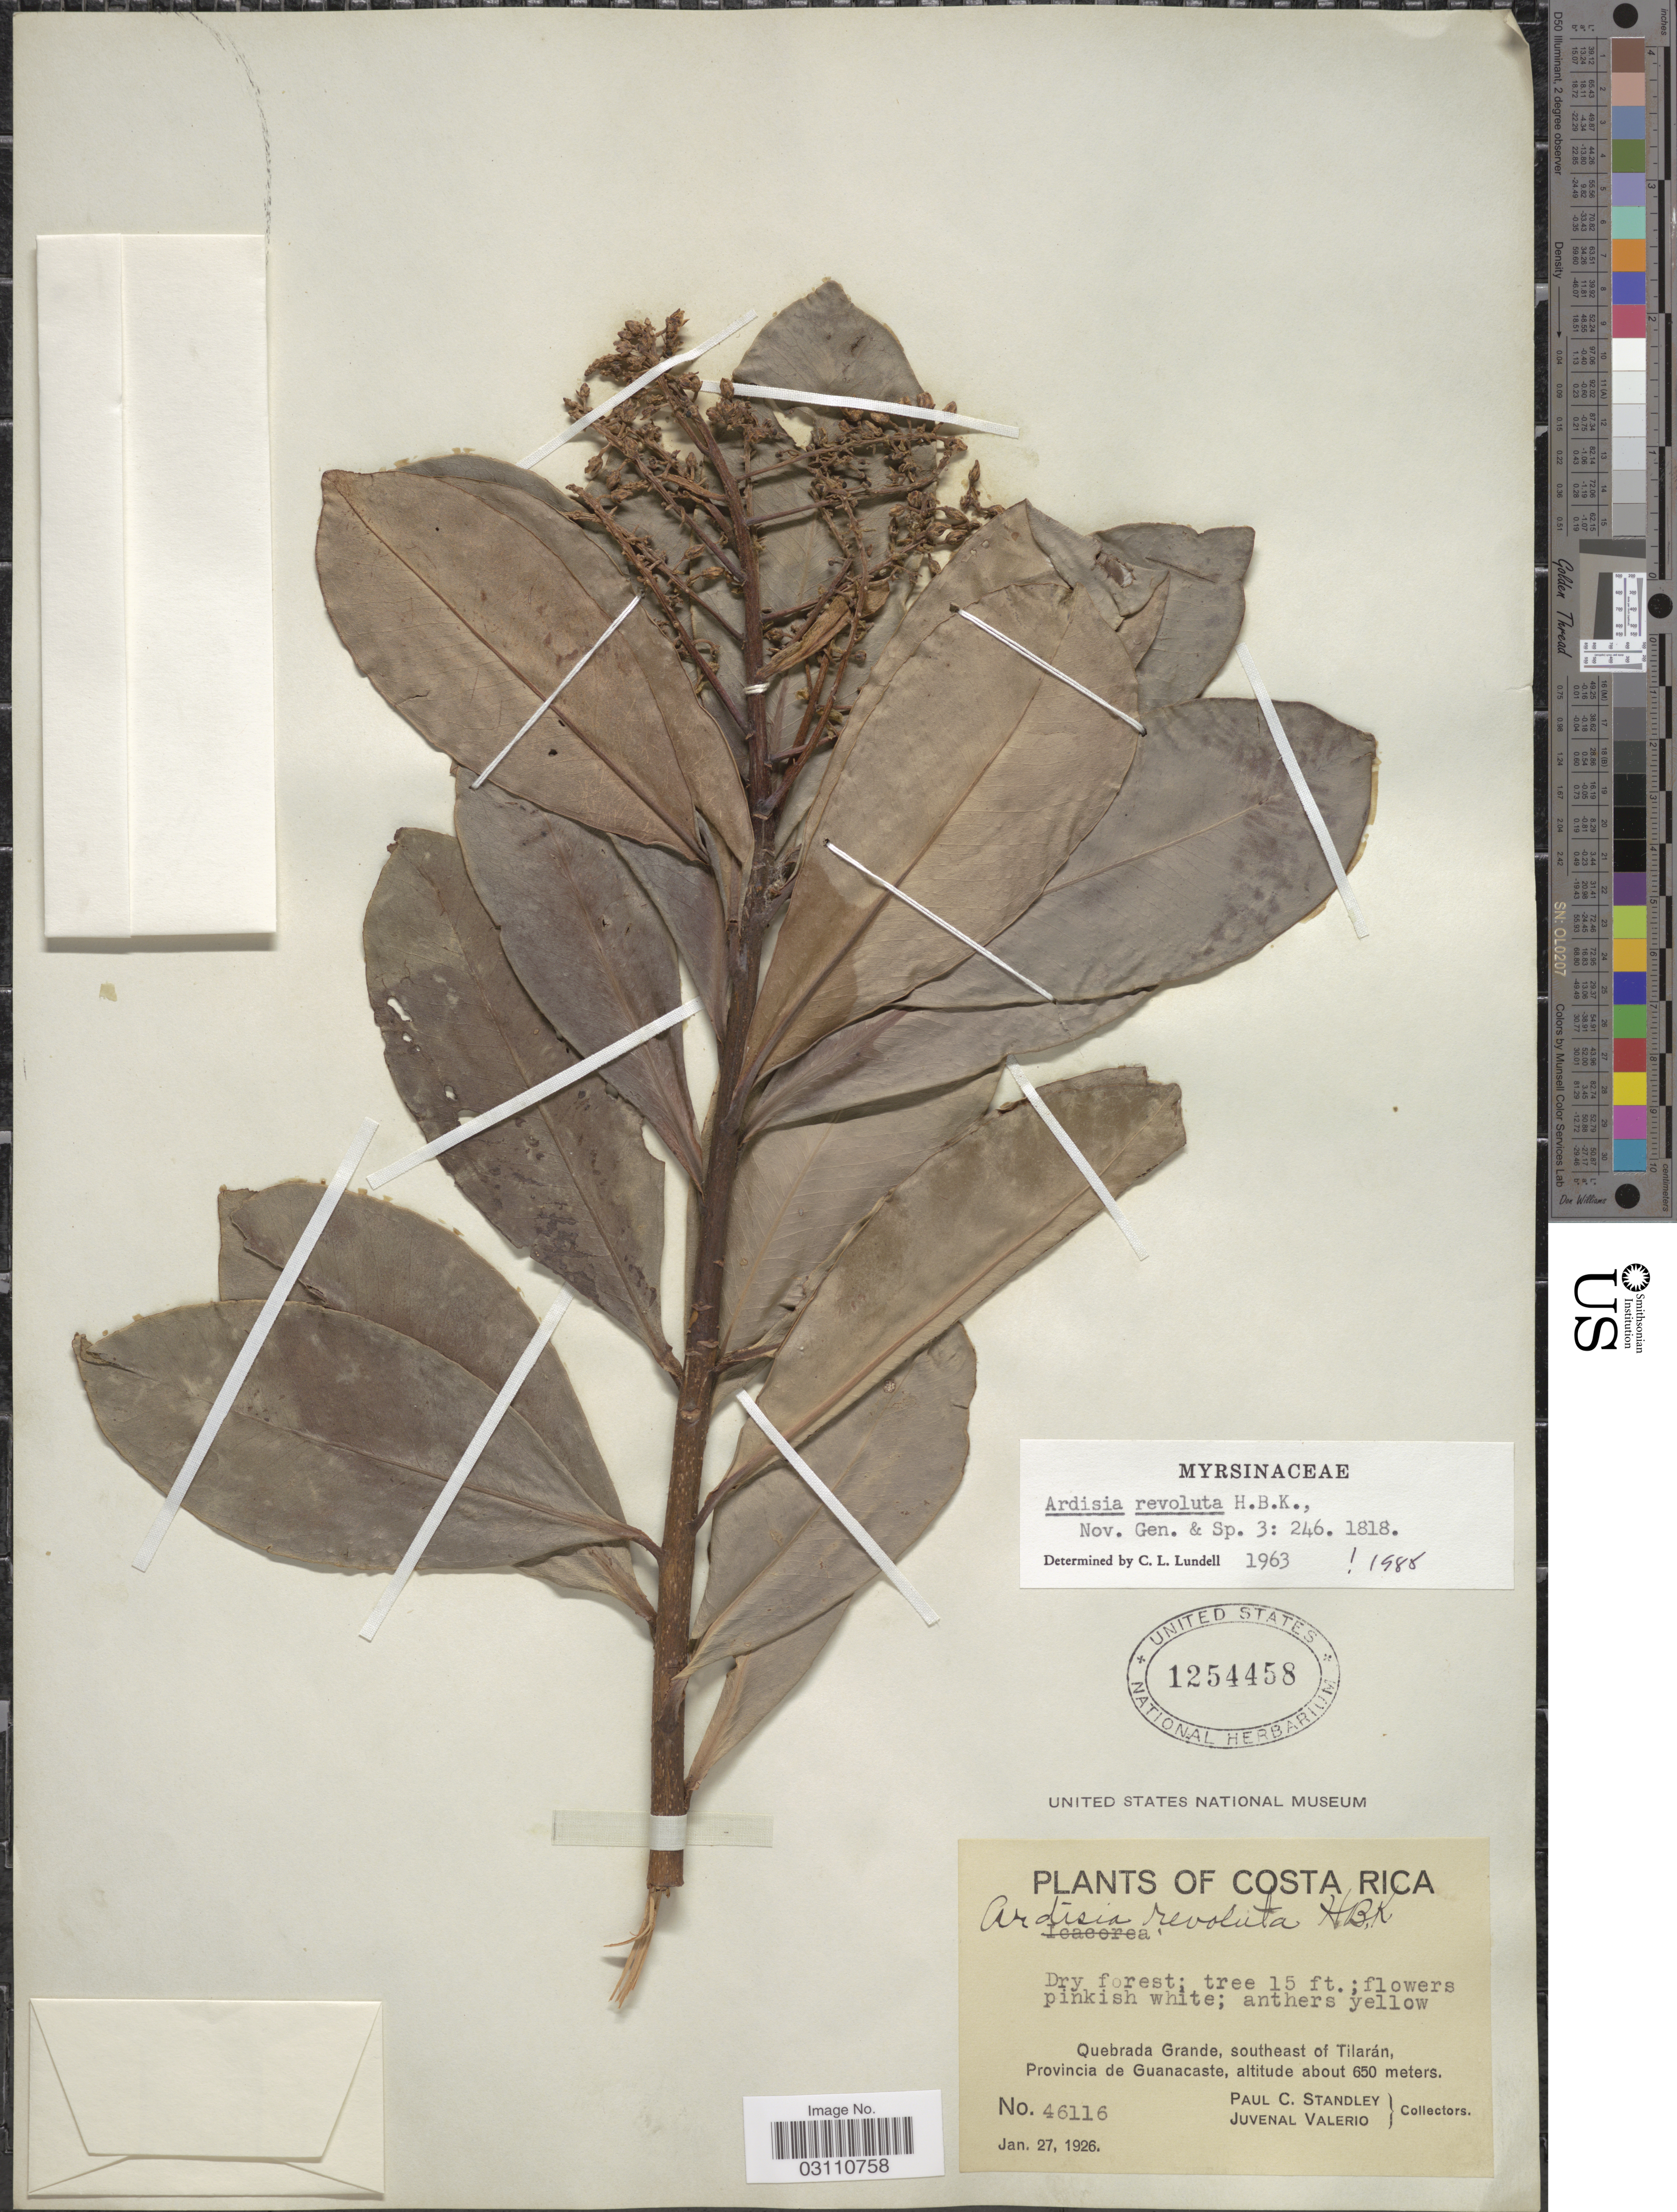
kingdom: Plantae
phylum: Tracheophyta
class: Magnoliopsida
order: Ericales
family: Primulaceae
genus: Ardisia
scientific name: Ardisia revoluta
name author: Kunth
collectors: P. C. Standley & J. Valerio R.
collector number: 46116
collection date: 1926-01-27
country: Costa Rica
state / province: Guanacaste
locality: Quebrada Grande, southeast of Tilarán.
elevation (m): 650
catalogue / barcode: US 1254458